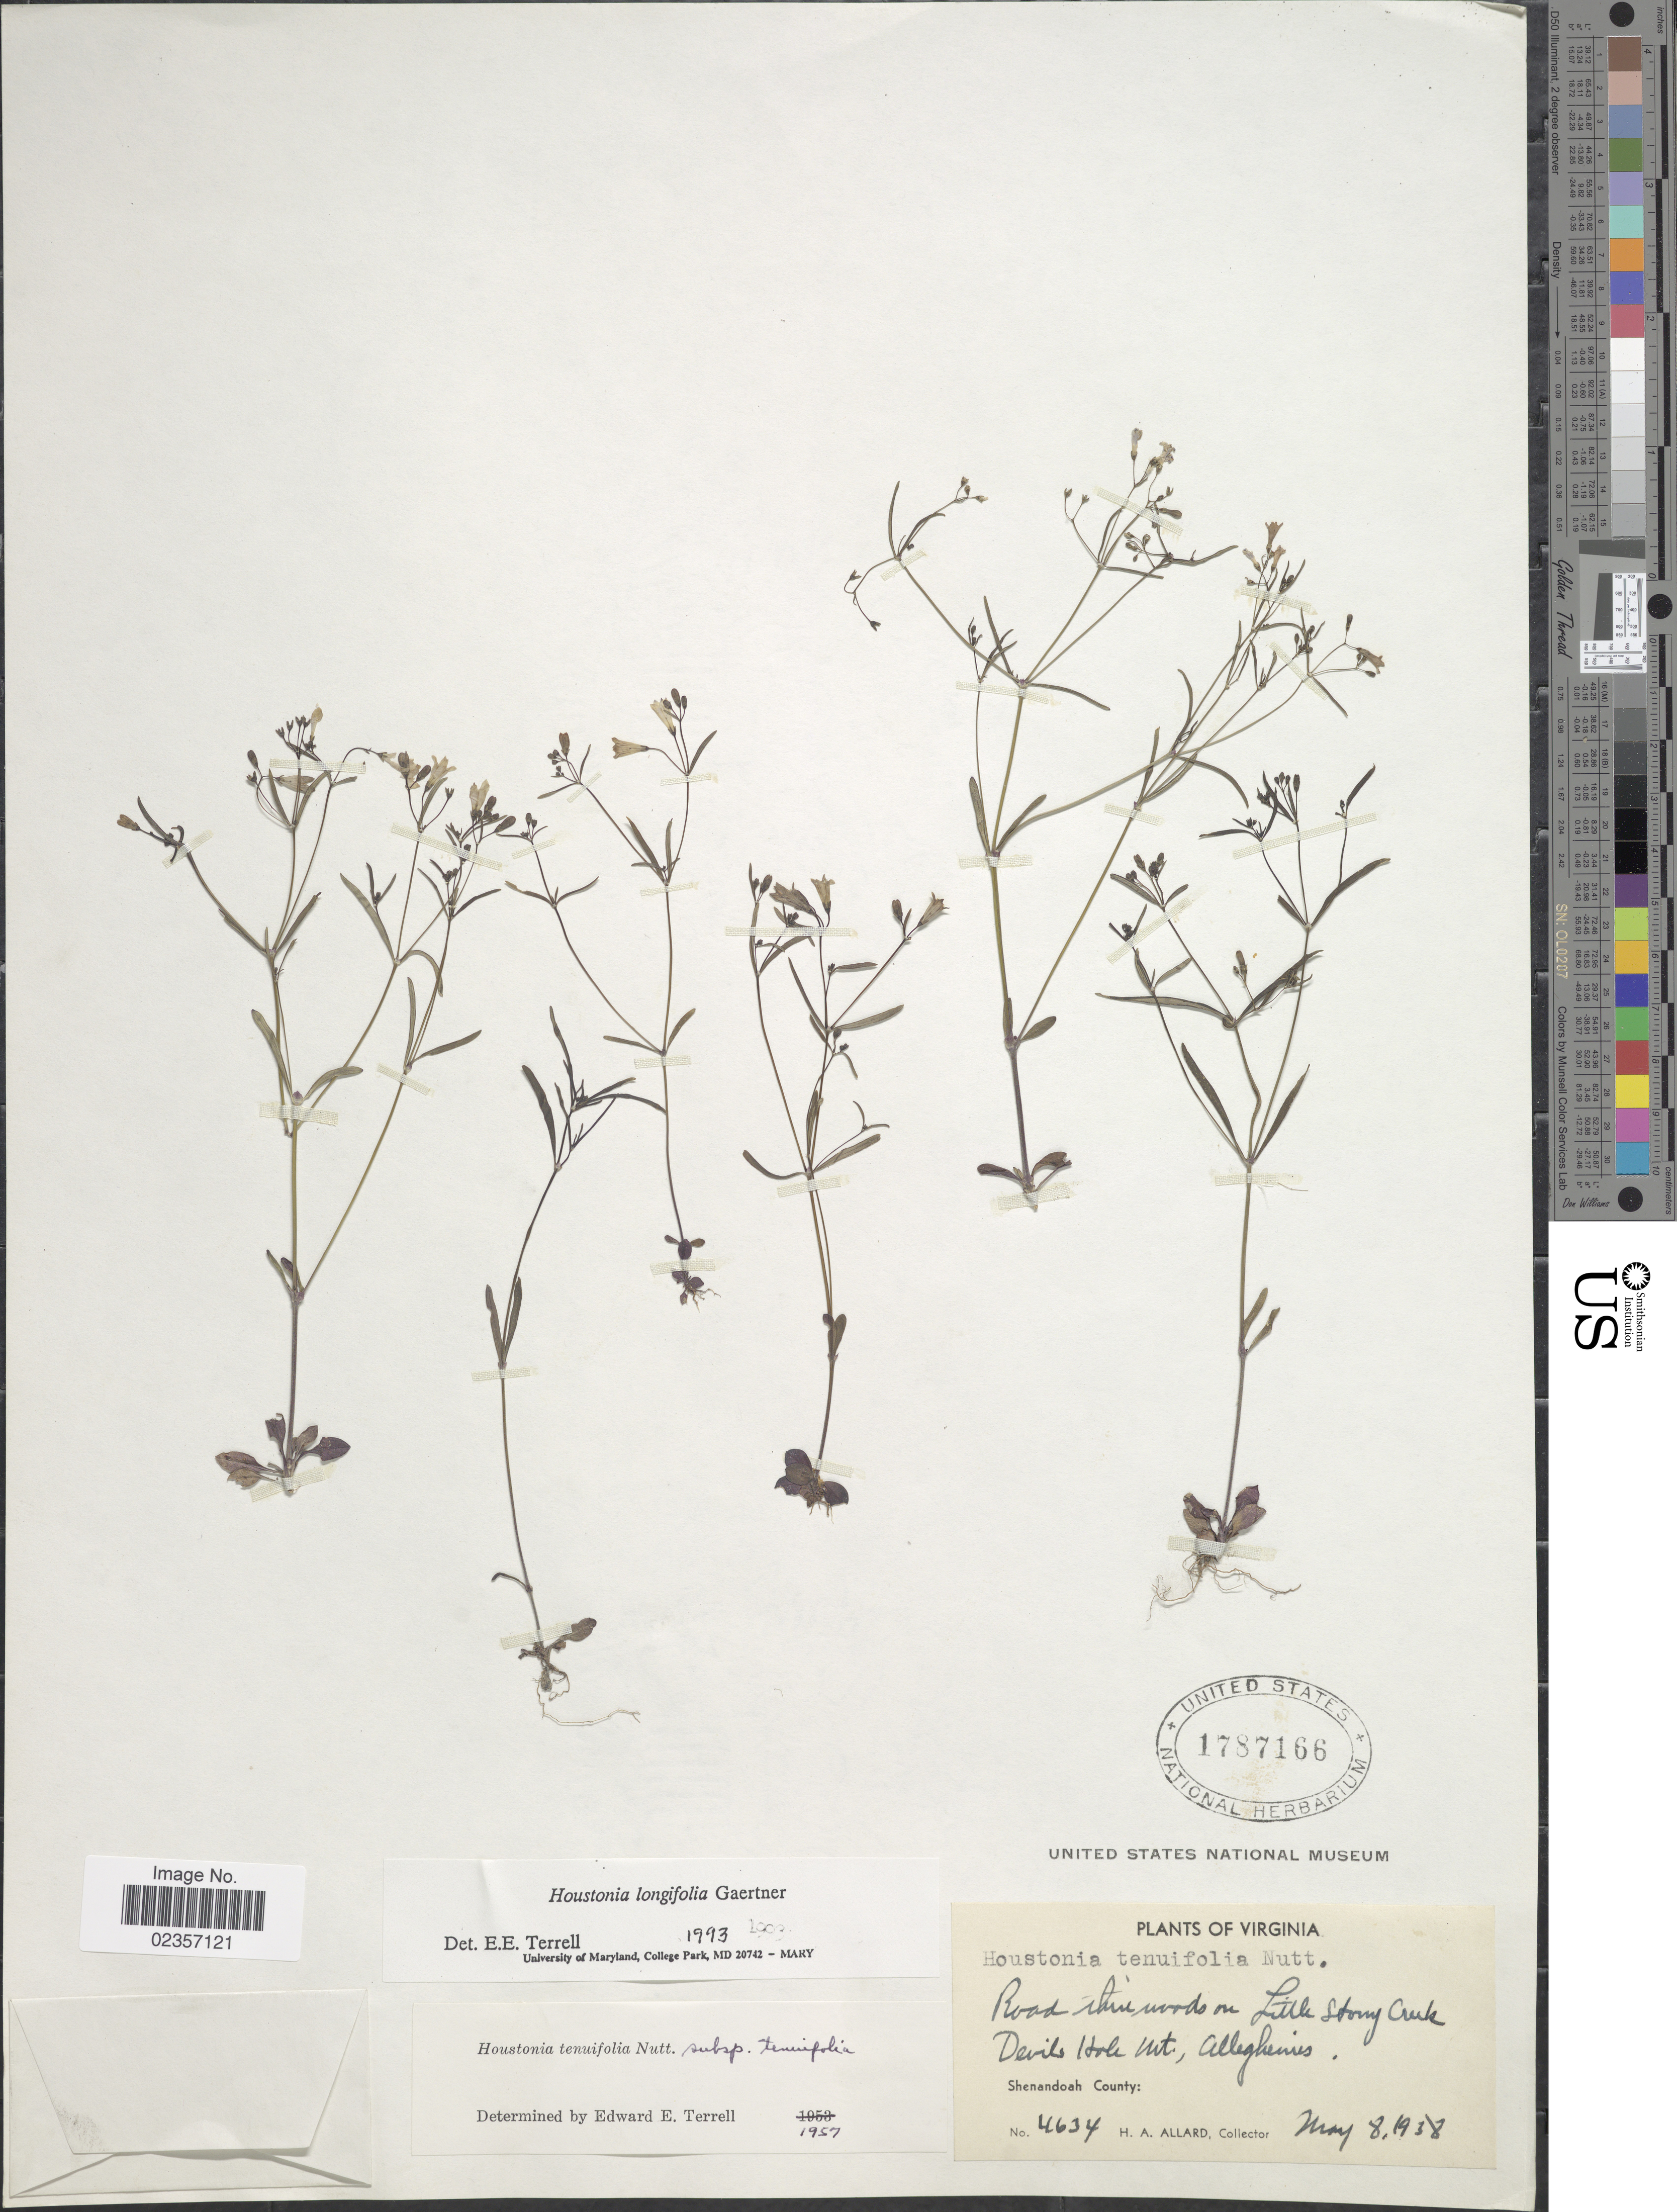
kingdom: Plantae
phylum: Tracheophyta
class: Magnoliopsida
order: Gentianales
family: Rubiaceae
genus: Houstonia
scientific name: Houstonia longifolia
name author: Gaertn.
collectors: H. A. Allard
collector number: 4634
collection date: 1938-05-08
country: United States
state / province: Virginia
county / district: Shenandoah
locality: Road thin woods on Little Stony Creek Devils Hole Mt., Alleghenies, Shenandoah County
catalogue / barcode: US 1787166